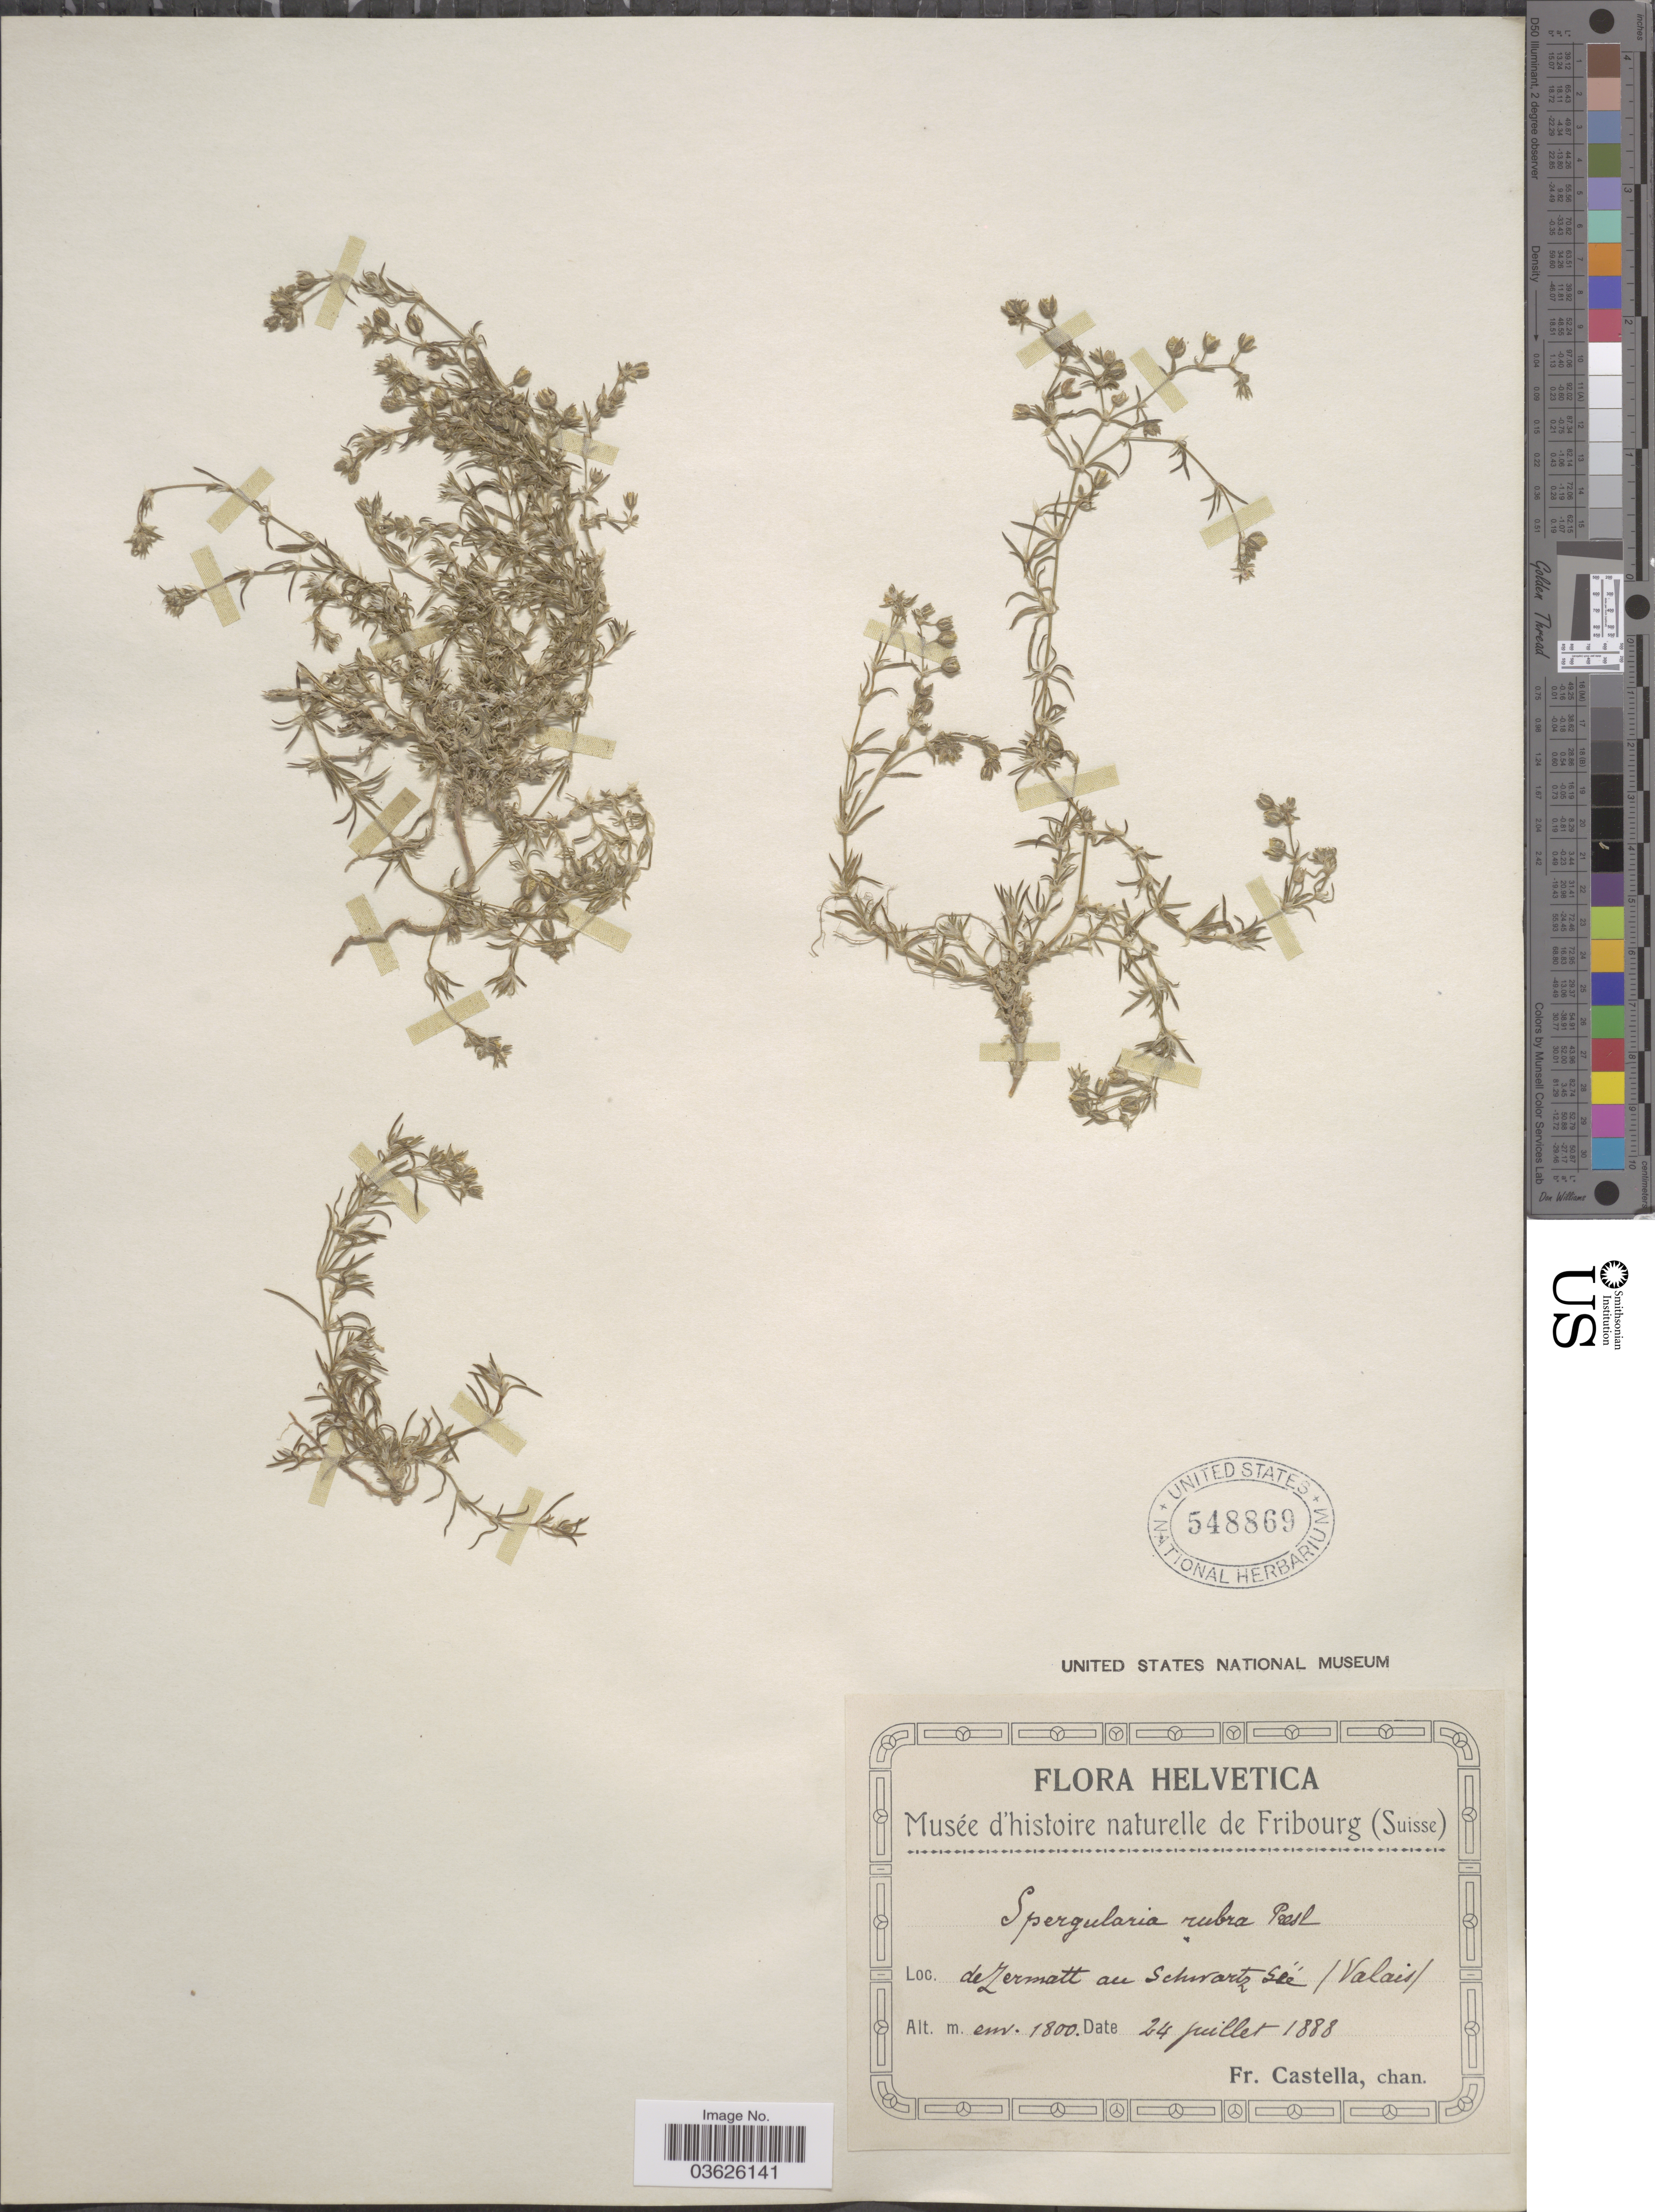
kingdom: Plantae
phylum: Tracheophyta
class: Magnoliopsida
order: Caryophyllales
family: Caryophyllaceae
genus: Spergularia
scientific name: Spergularia rubra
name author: (L.) J. Presl & C. Presl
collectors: Fr. Castella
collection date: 1888-07-24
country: Switzerland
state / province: Valais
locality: Helvetica. De Zermatt au Schwartz Séé.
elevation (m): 1800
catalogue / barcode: US 548869